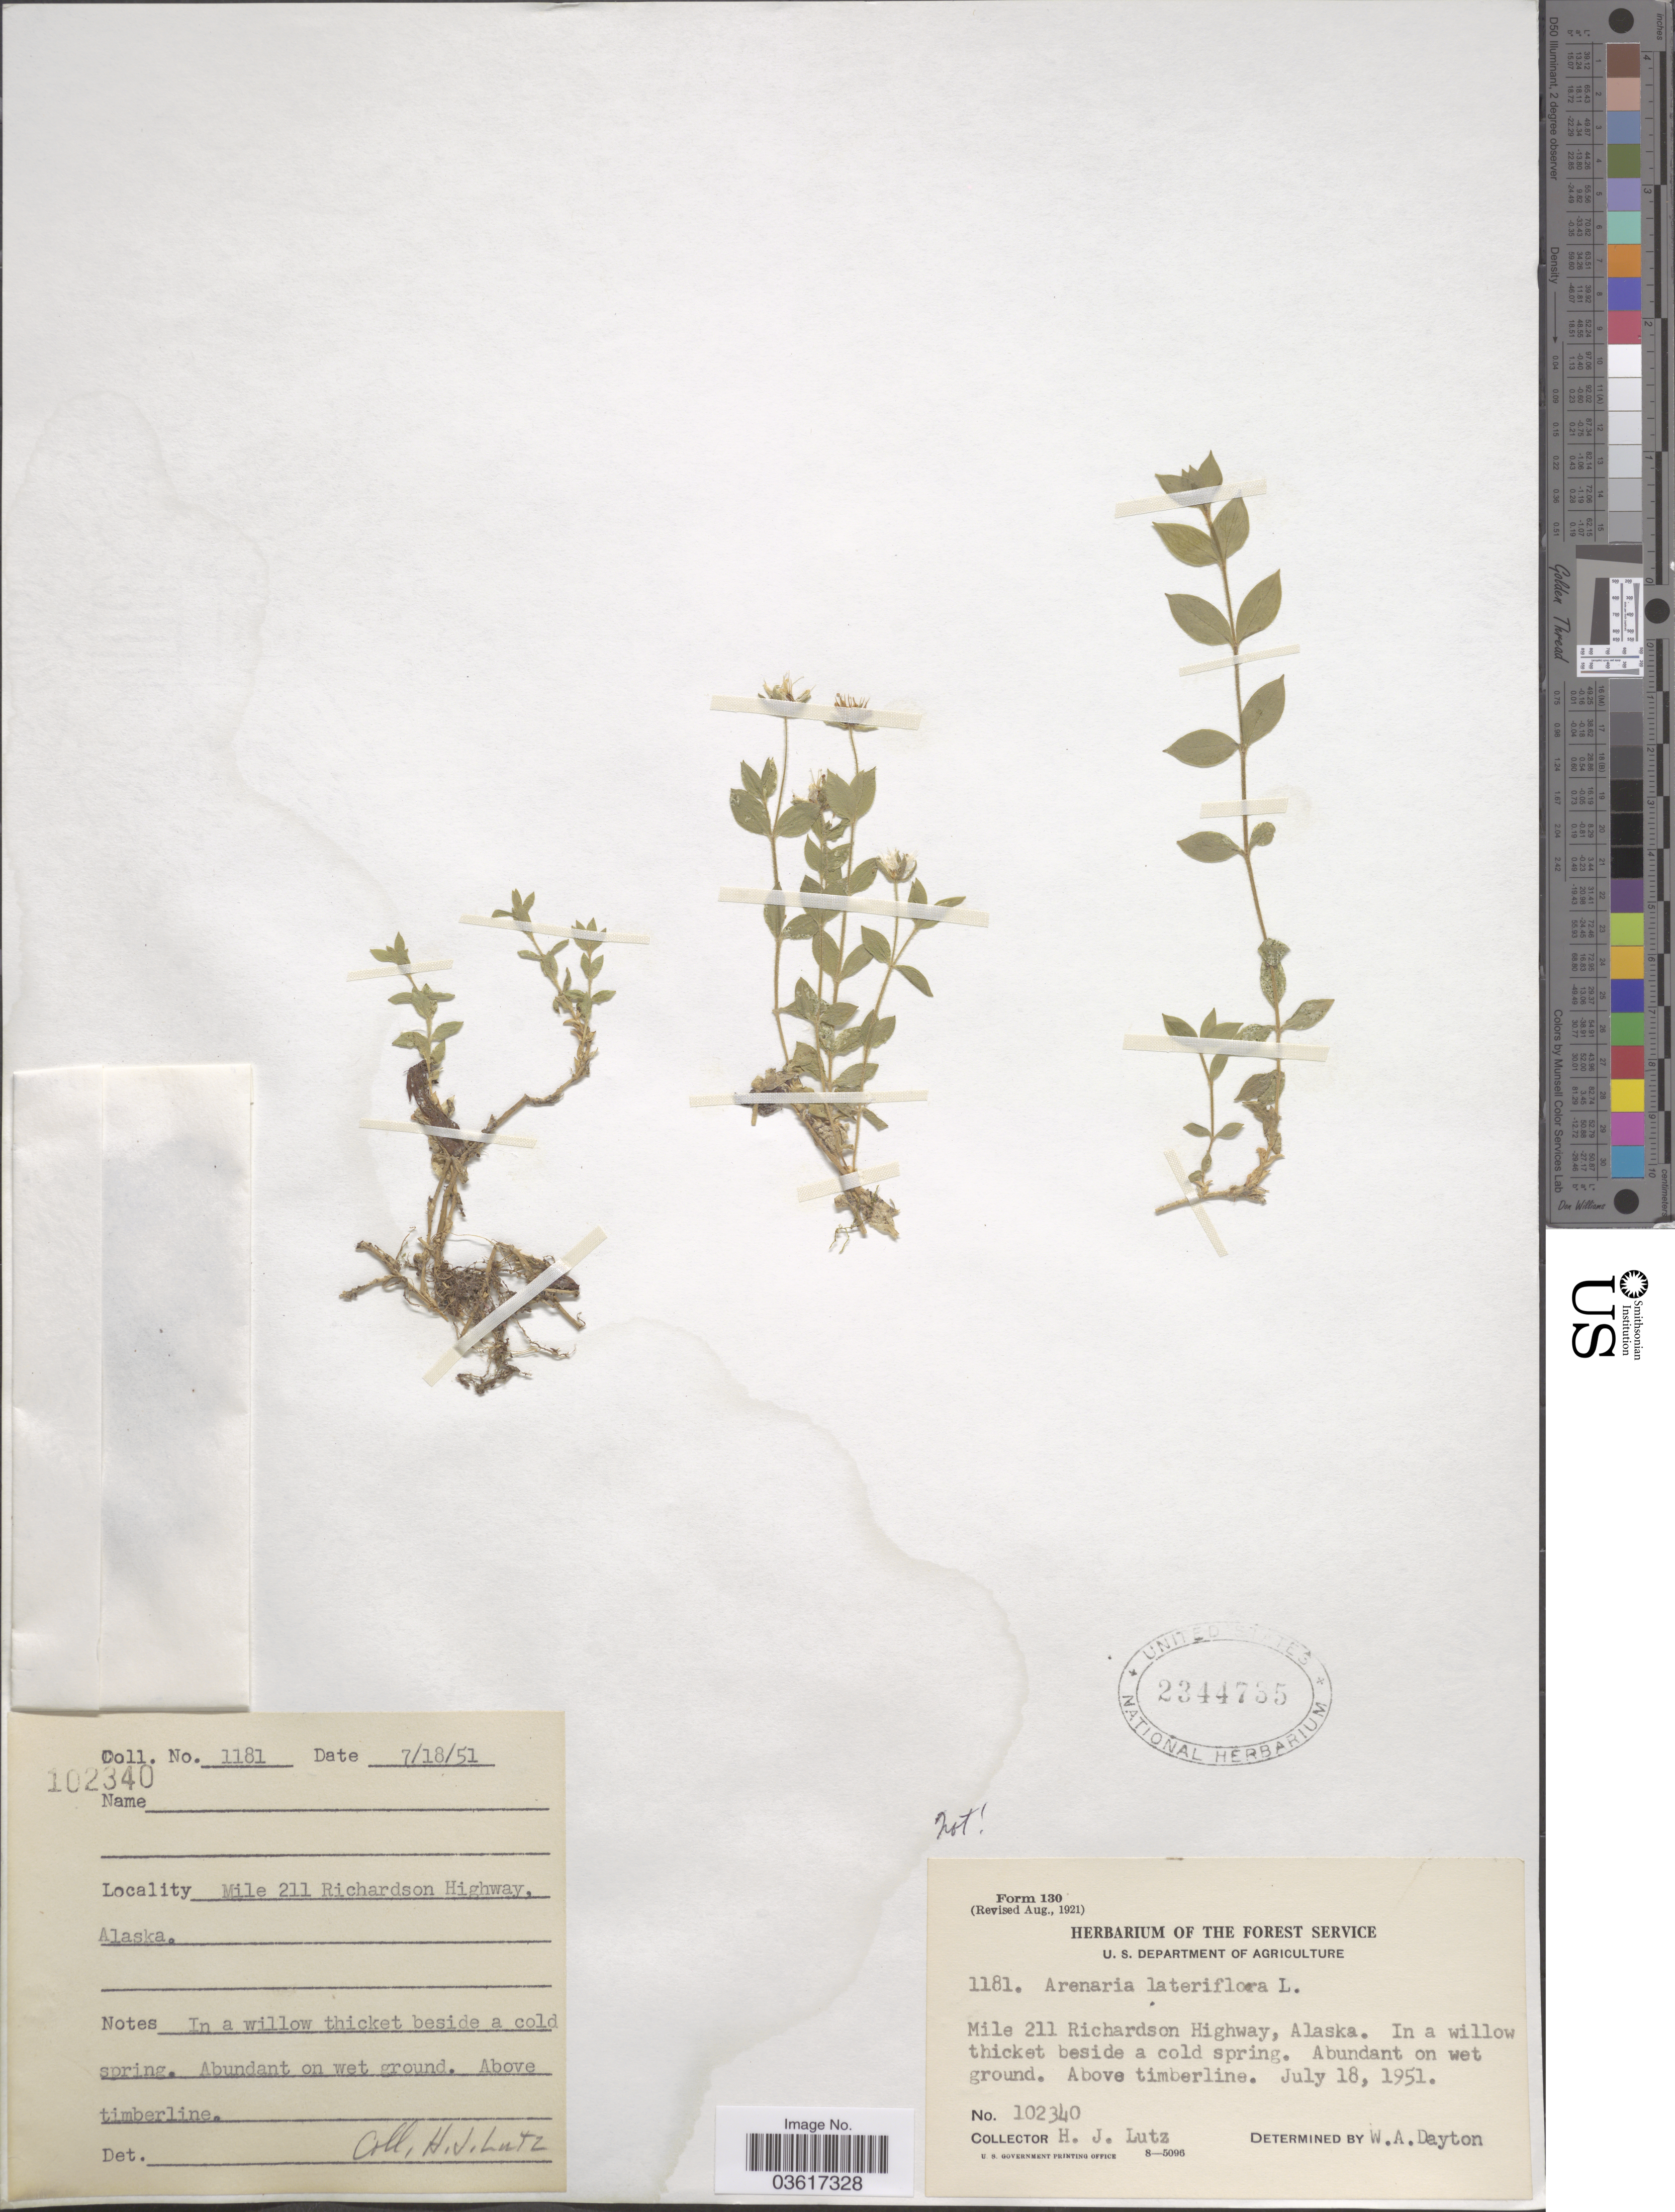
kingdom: Plantae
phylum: Tracheophyta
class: Magnoliopsida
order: Caryophyllales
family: Caryophyllaceae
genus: Wilhelmsia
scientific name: Wilhelmsia physodes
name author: (Fisch. ex Ser.) McNeill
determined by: Strong, Mark T., (BOT), Smithsonian Institution - National Museum of Natural History (UNITED STATES)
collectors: H. J. Lutz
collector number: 102340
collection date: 1951-07-18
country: United States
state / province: Alaska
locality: Mile 211 Richardson Highway. Above timberline.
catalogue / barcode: US 2344735